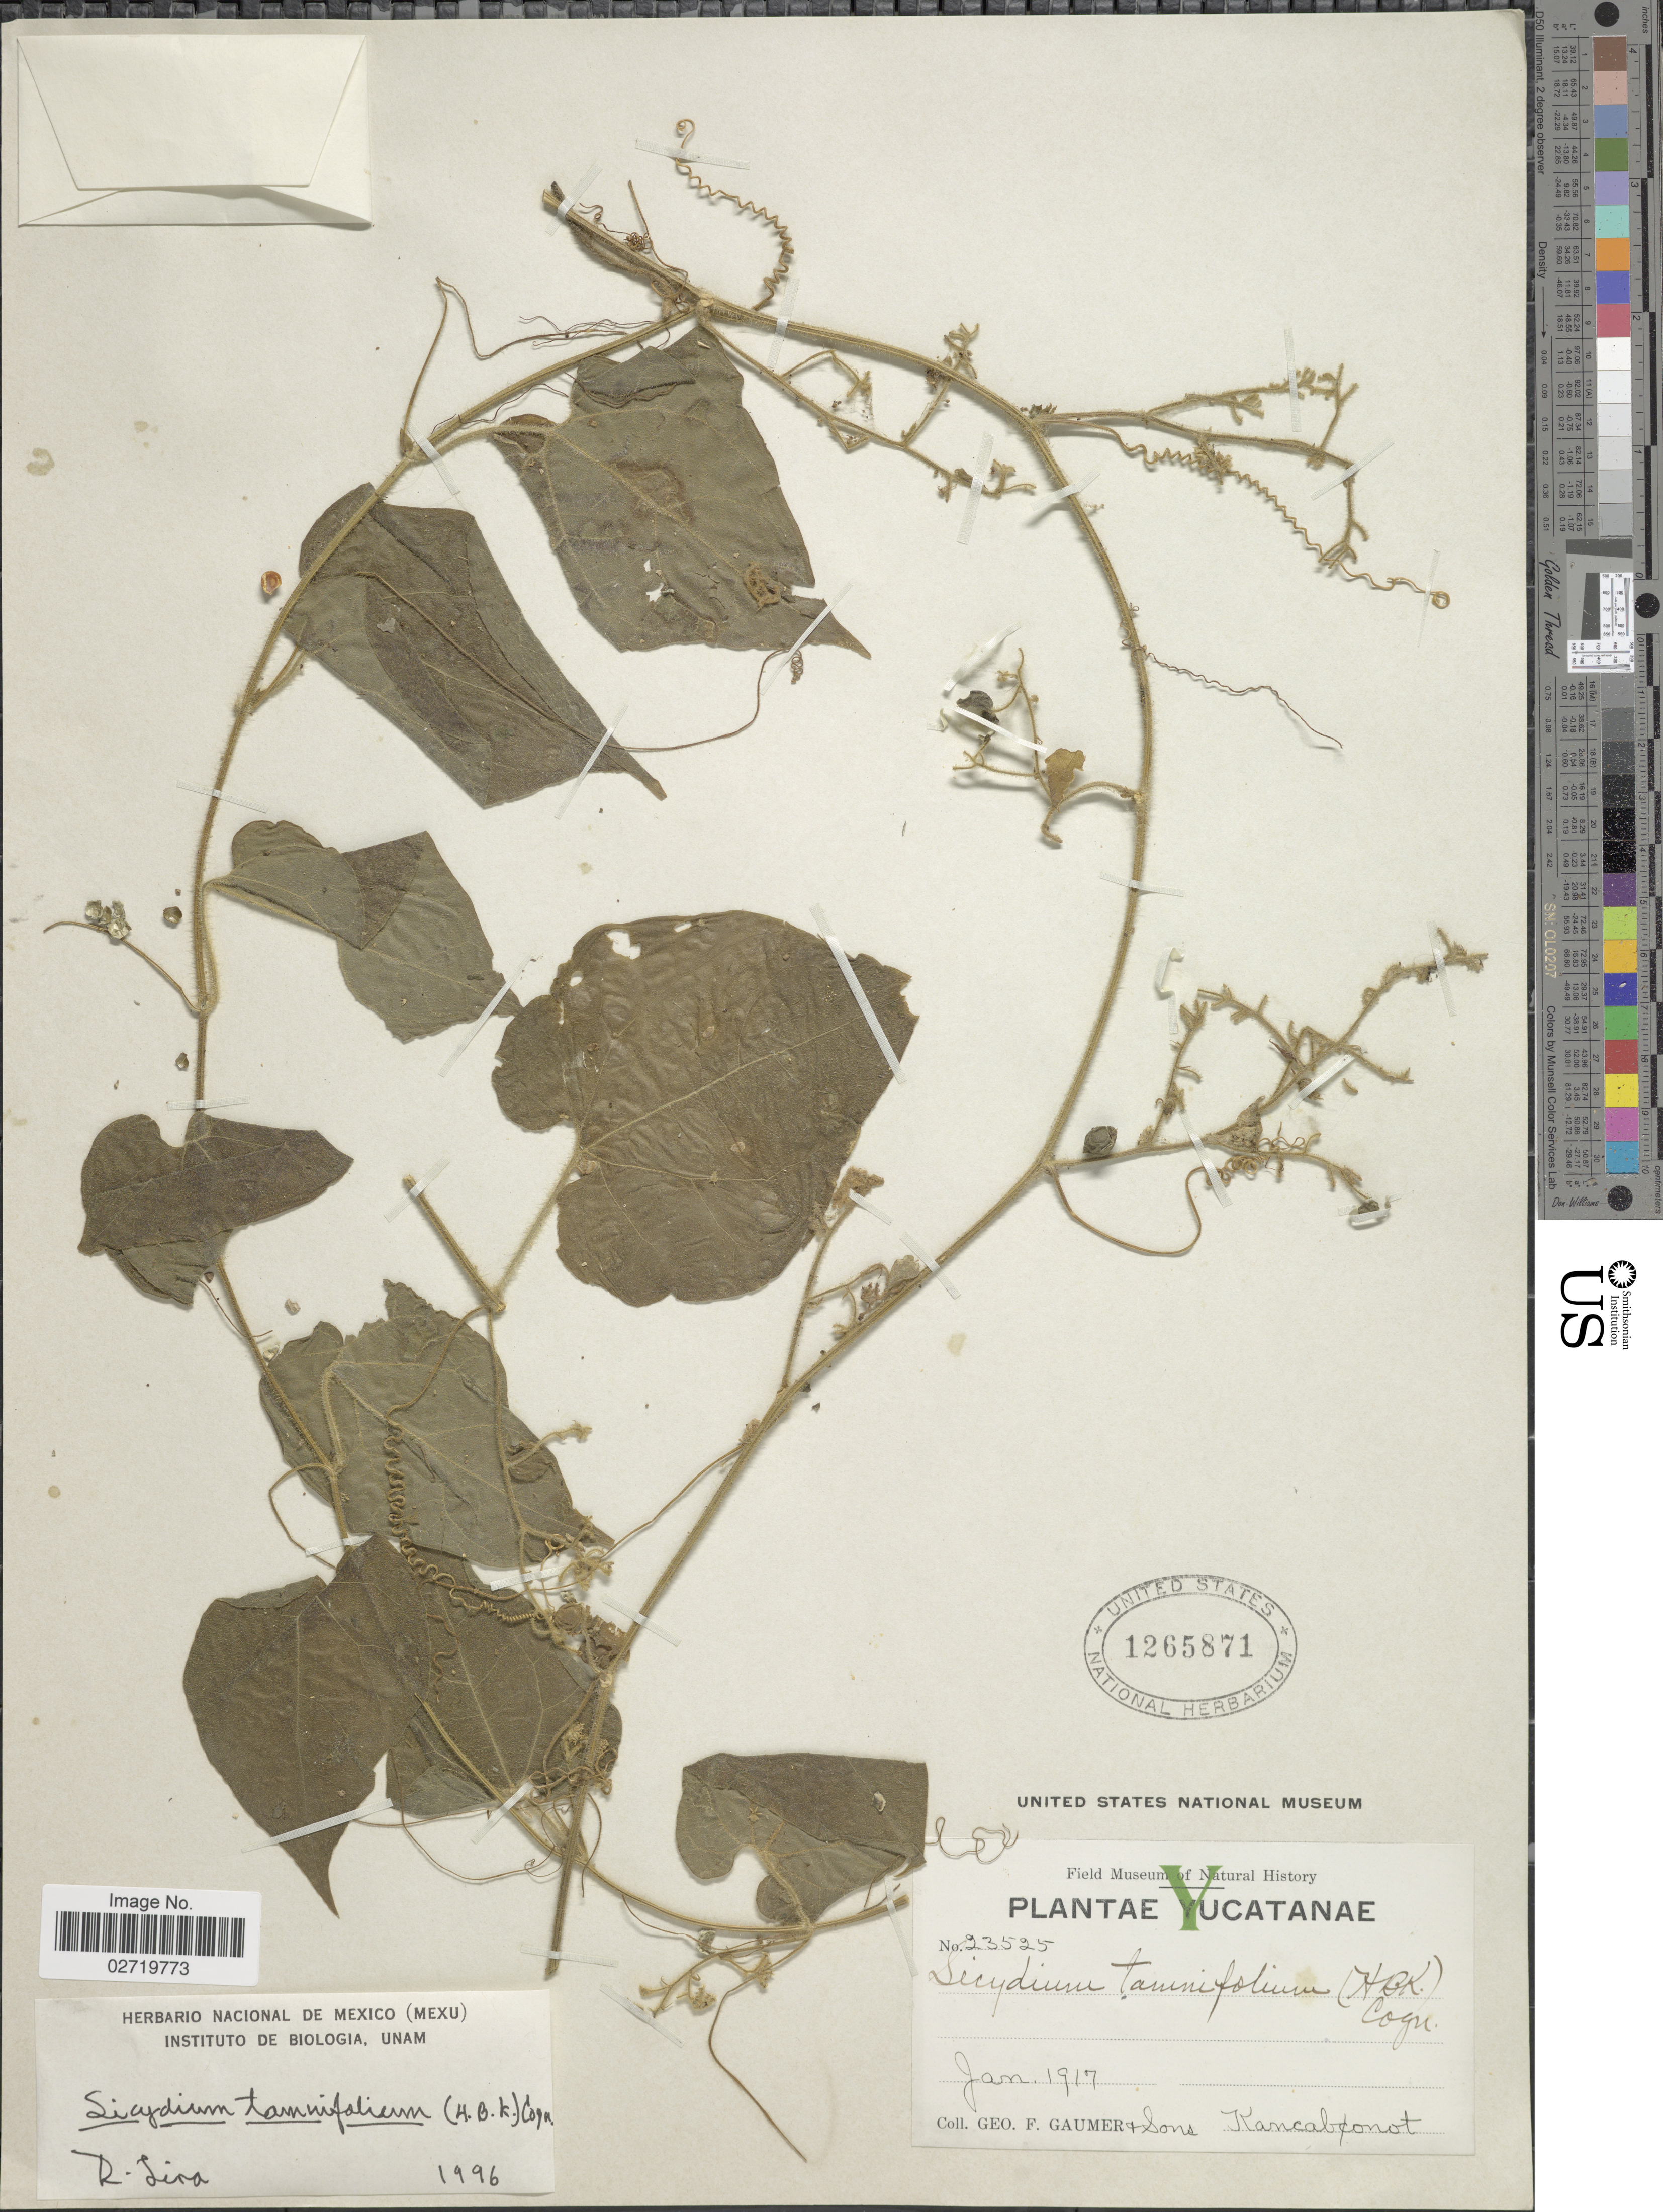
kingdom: Plantae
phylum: Tracheophyta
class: Magnoliopsida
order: Cucurbitales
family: Cucurbitaceae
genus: Sicydium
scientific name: Sicydium tamnifolium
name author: (Kunth) Cogn.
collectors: G. F. Gaumer & et al.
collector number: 23525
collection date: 1917-01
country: Mexico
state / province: Yucatán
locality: Kancabonot.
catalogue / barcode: US 1265871